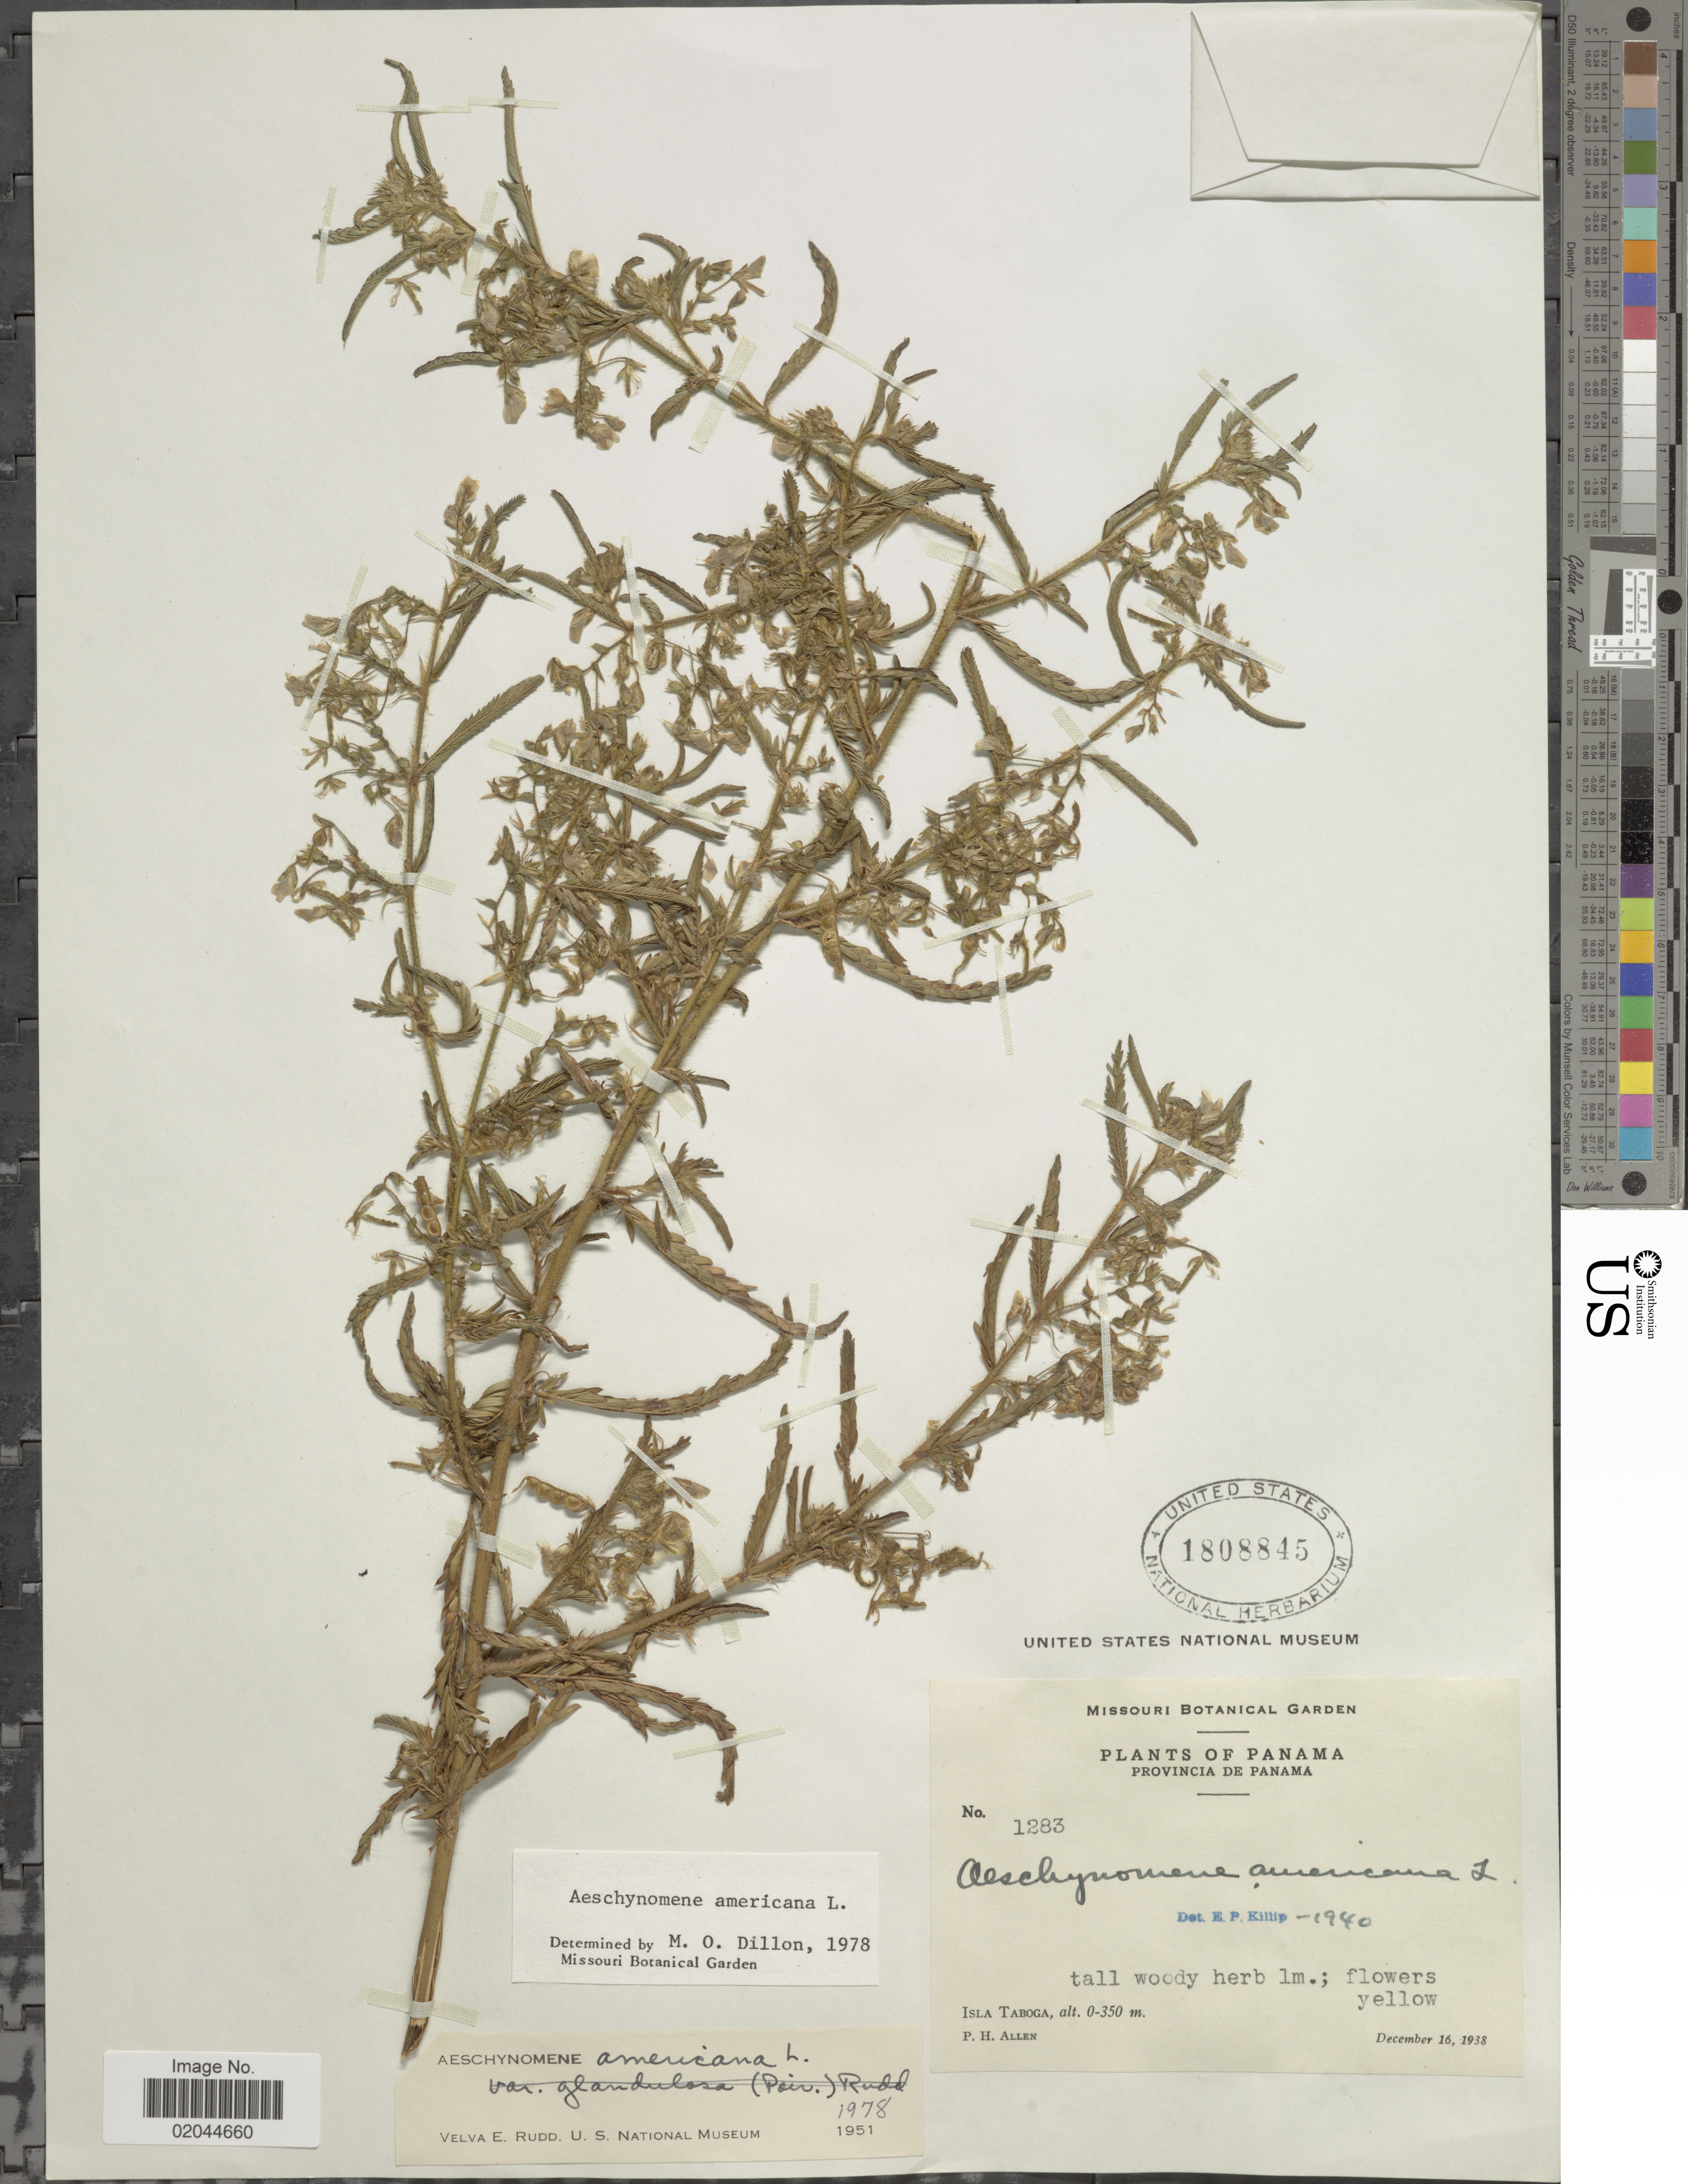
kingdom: Plantae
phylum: Tracheophyta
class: Magnoliopsida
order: Fabales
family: Fabaceae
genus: Aeschynomene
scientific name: Aeschynomene americana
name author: L.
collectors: P. H. Allen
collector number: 1283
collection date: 1938-12-16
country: Panama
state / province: Panamá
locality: Isla Taboga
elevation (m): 0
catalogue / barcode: US 1808845